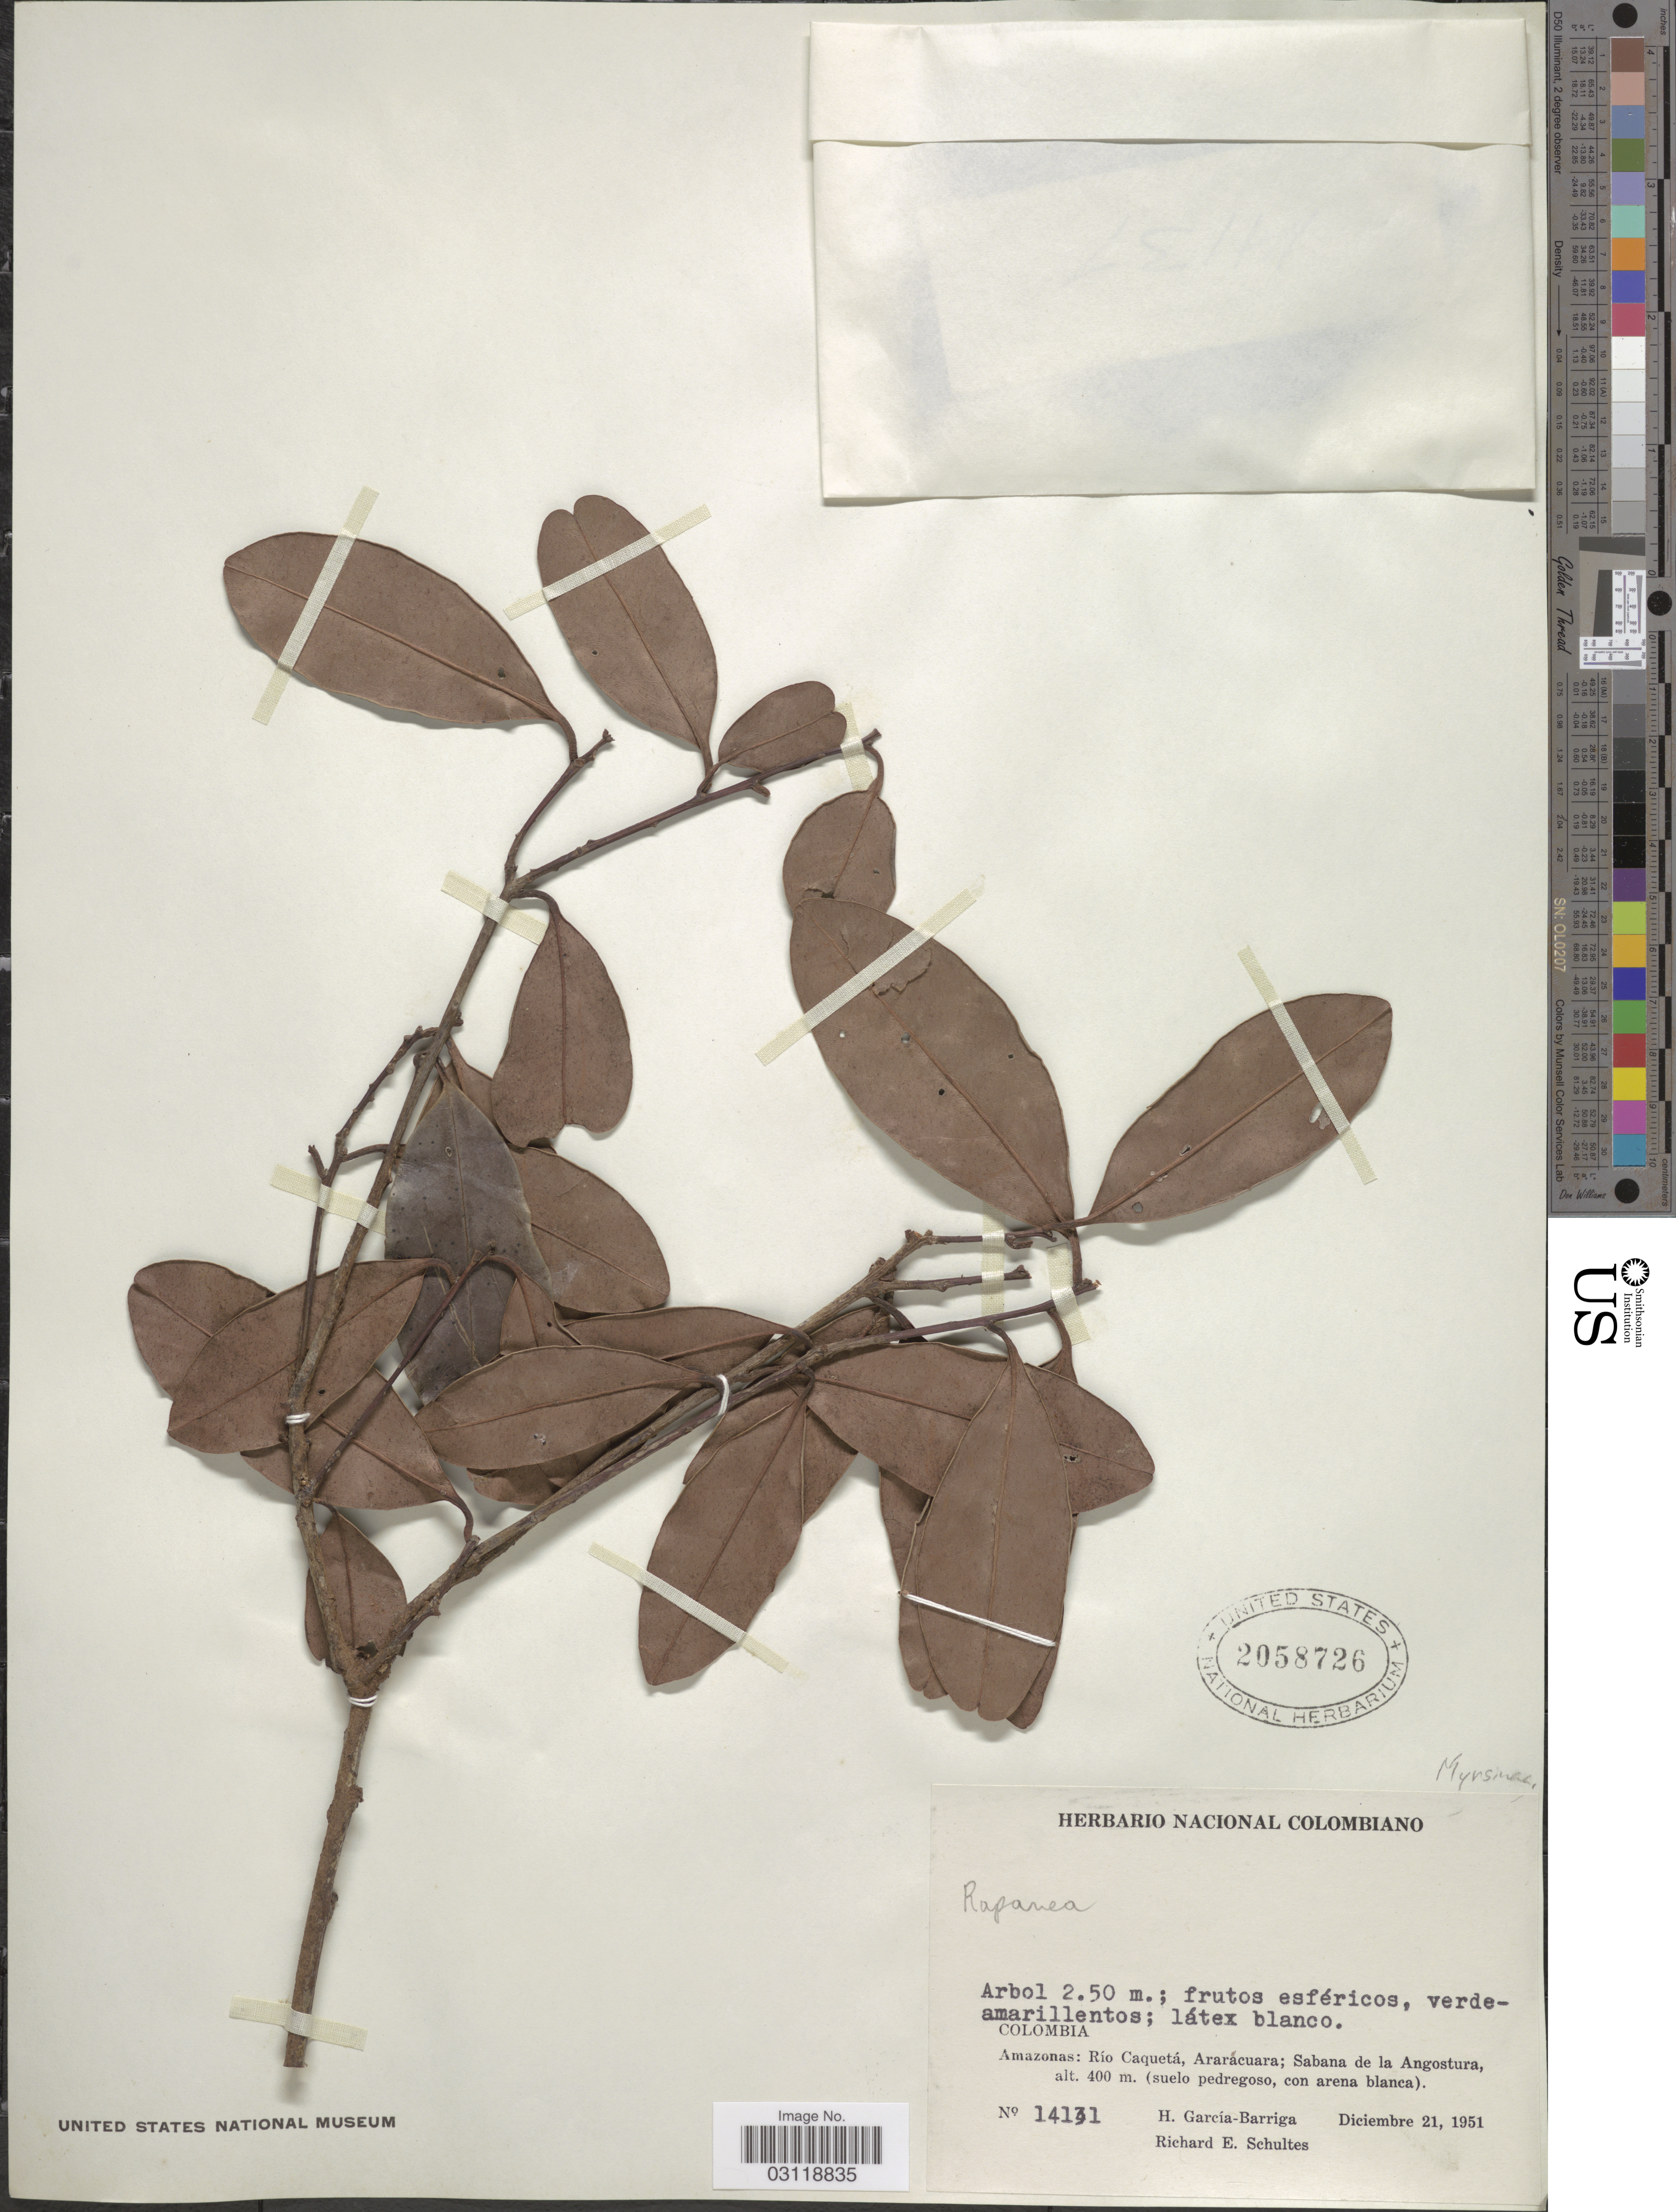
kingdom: Plantae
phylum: Tracheophyta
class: Magnoliopsida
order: Ericales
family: Primulaceae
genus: Rapanea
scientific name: Rapanea sp.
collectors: H. García Barriga & R. E. Schultes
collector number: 14131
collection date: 1951-12-21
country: Colombia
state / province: Amazônas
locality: Río Caquetá, Ararácuara; Sabana de la Angostura.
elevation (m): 400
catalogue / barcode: US 2058726